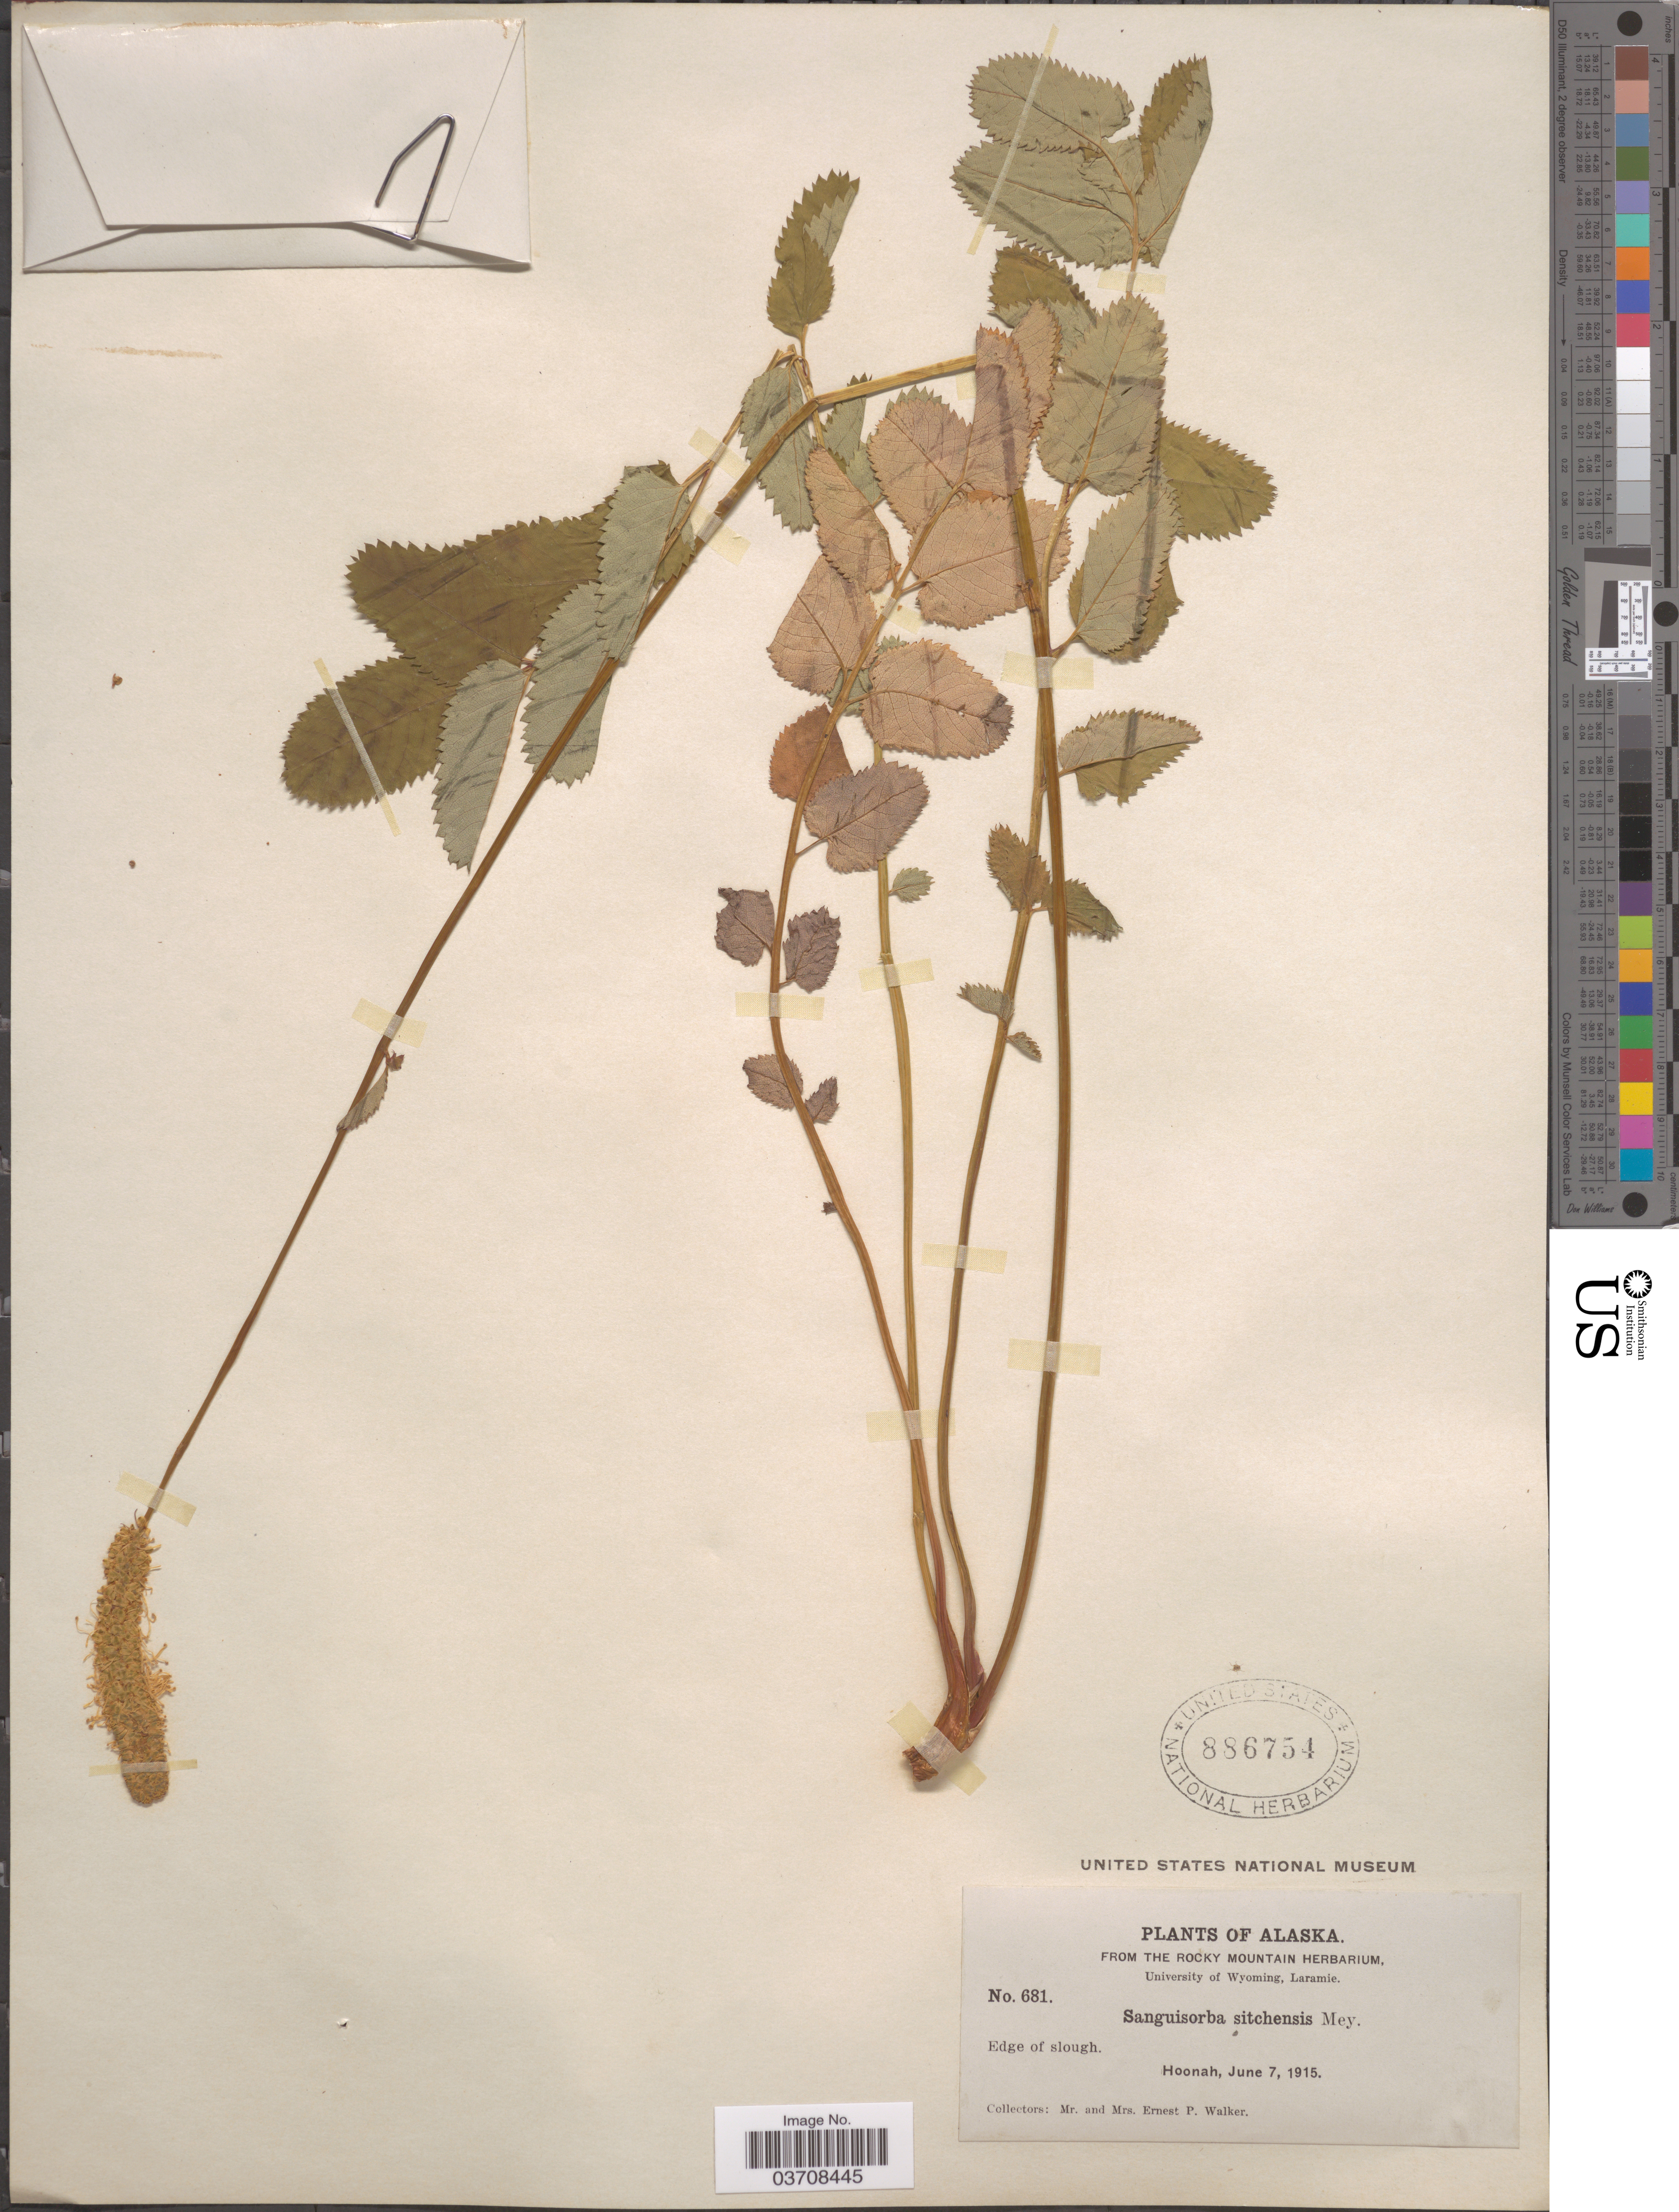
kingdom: Plantae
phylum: Tracheophyta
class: Magnoliopsida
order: Rosales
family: Rosaceae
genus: Sanguisorba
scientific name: Sanguisorba stipulata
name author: Raf.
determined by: Strong, Mark T., (BOT), Smithsonian Institution - National Museum of Natural History (UNITED STATES)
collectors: E. P. Walker & E. Walker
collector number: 681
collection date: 1915-06-07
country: United States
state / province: Alaska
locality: Edge of slough. Hoonah.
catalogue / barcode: US 886754